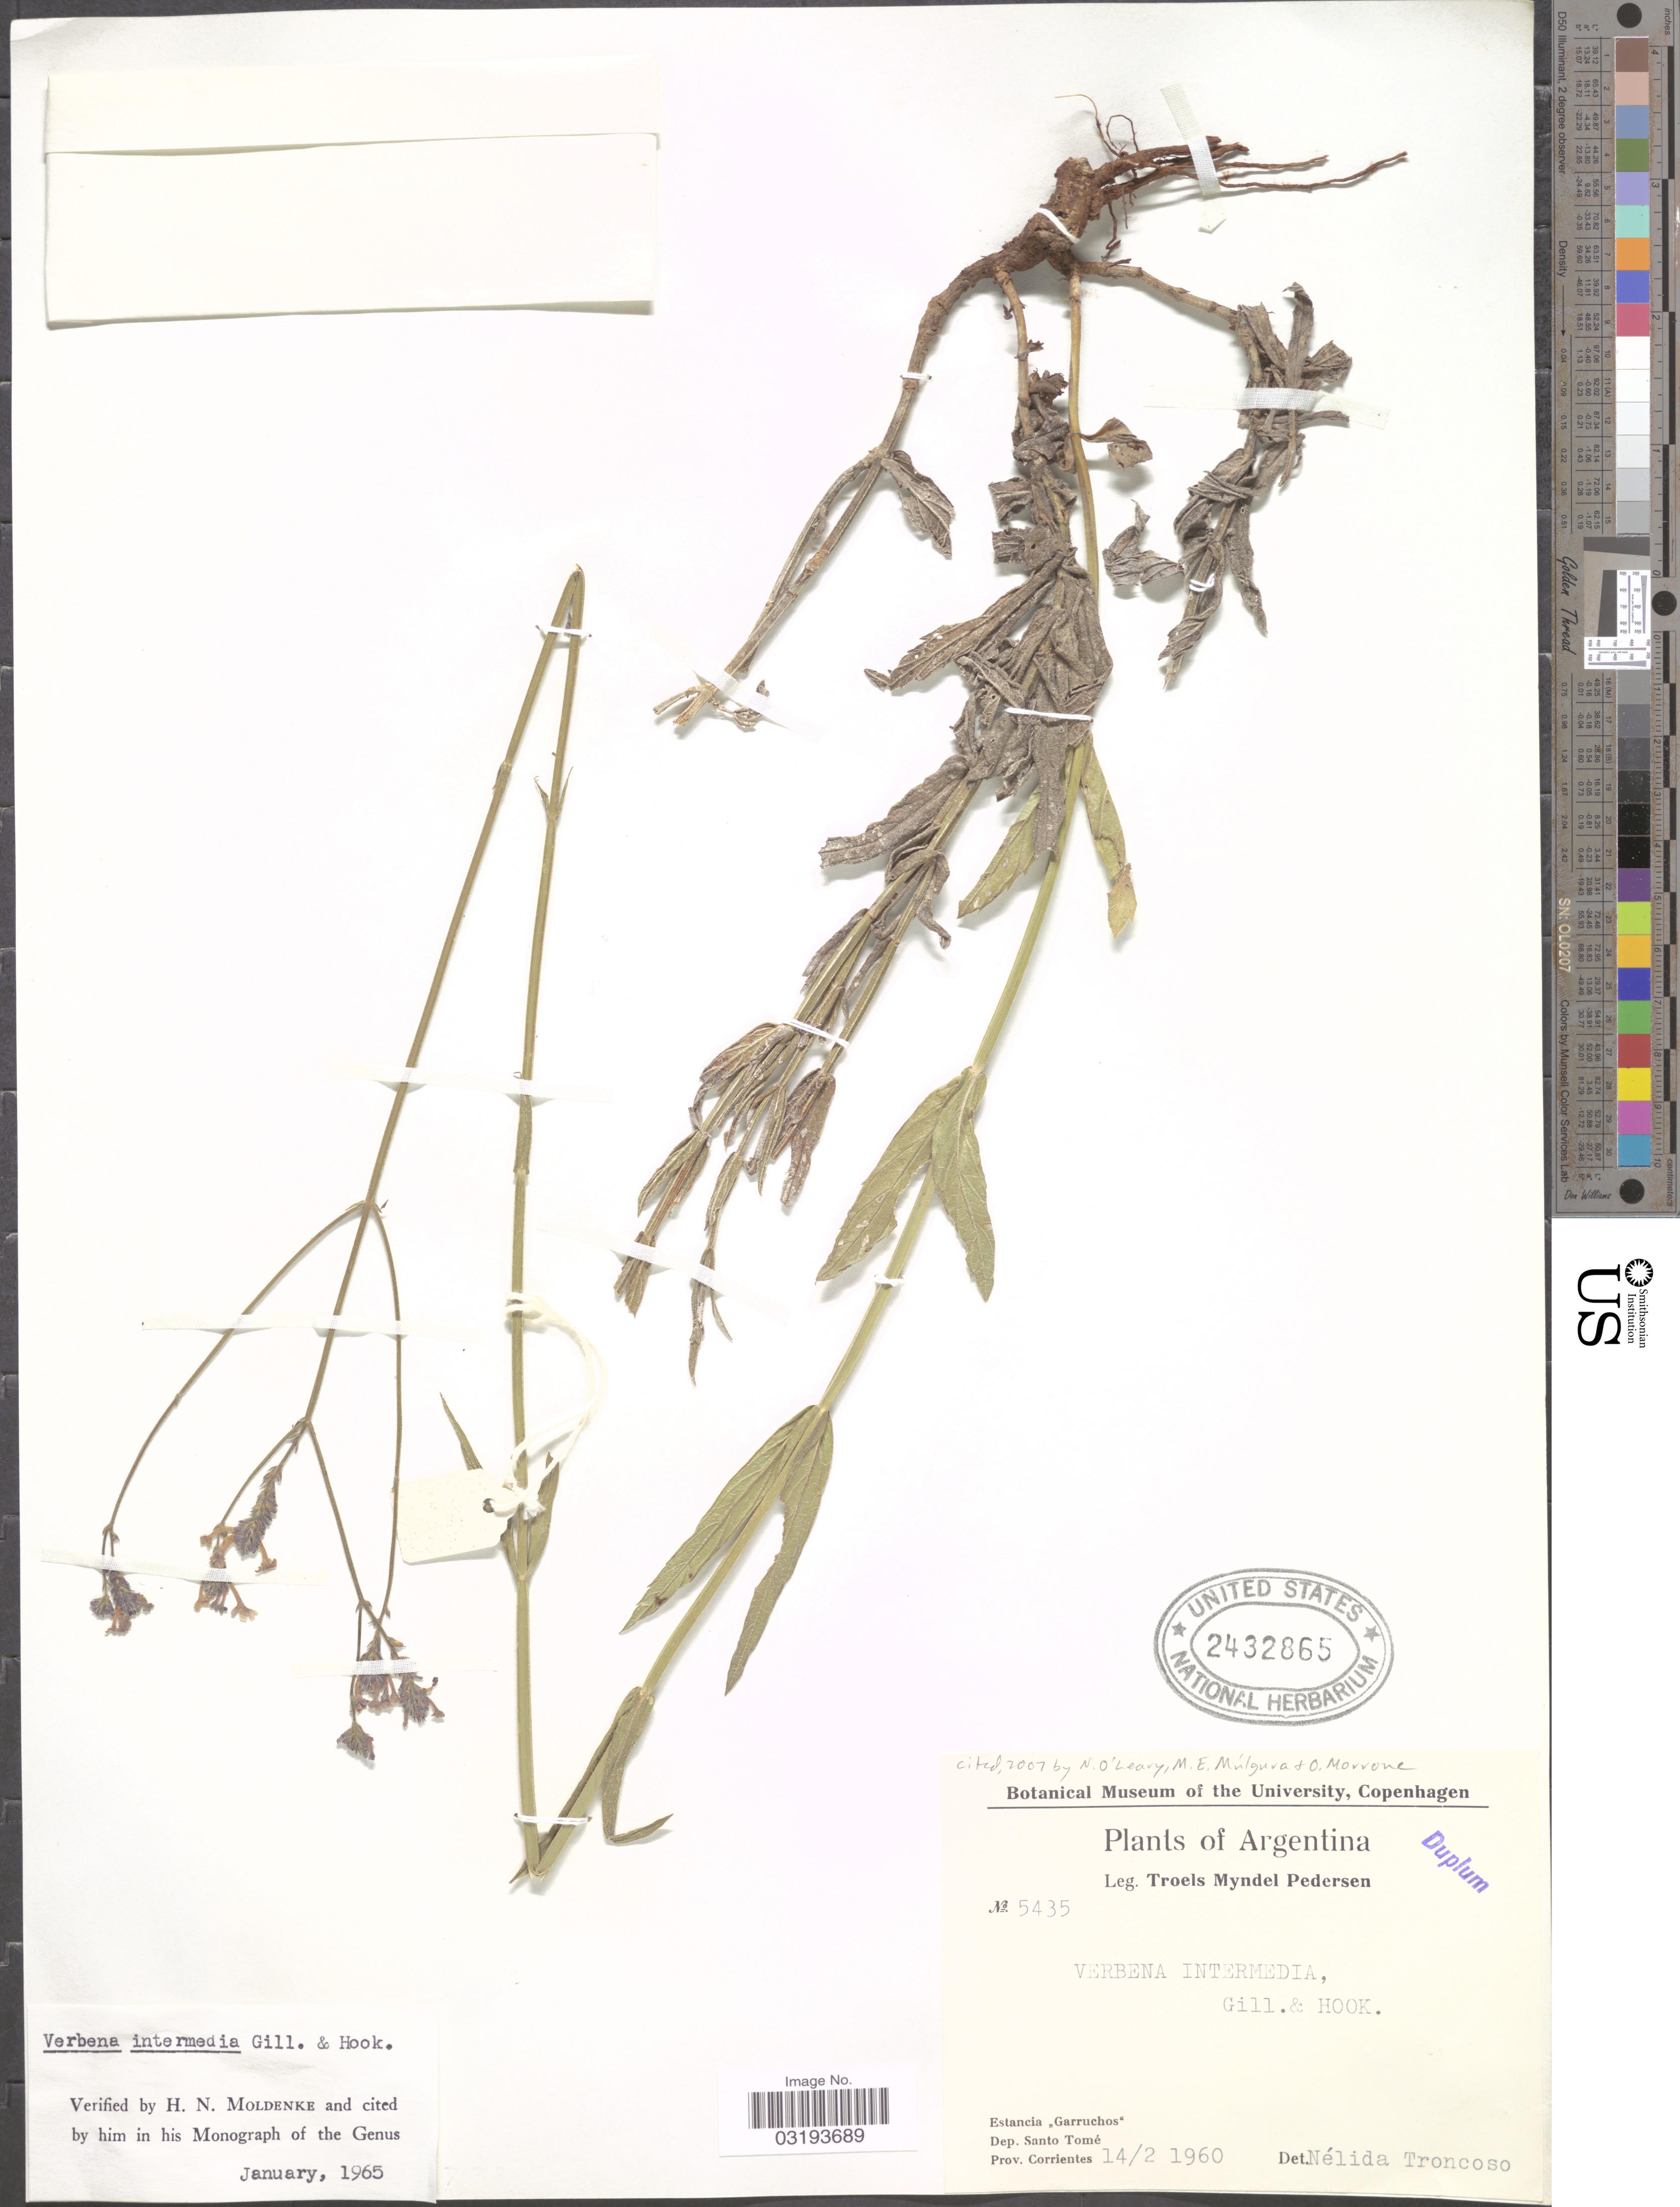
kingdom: Plantae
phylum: Tracheophyta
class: Magnoliopsida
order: Lamiales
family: Verbenaceae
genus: Verbena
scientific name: Verbena intermedia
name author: Gillies & Hook.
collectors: T. Pederson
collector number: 5435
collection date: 1960-02-14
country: Argentina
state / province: Corrientes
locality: Estancia "Garruchos", Dep. Santo Tomé.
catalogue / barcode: US 2432865